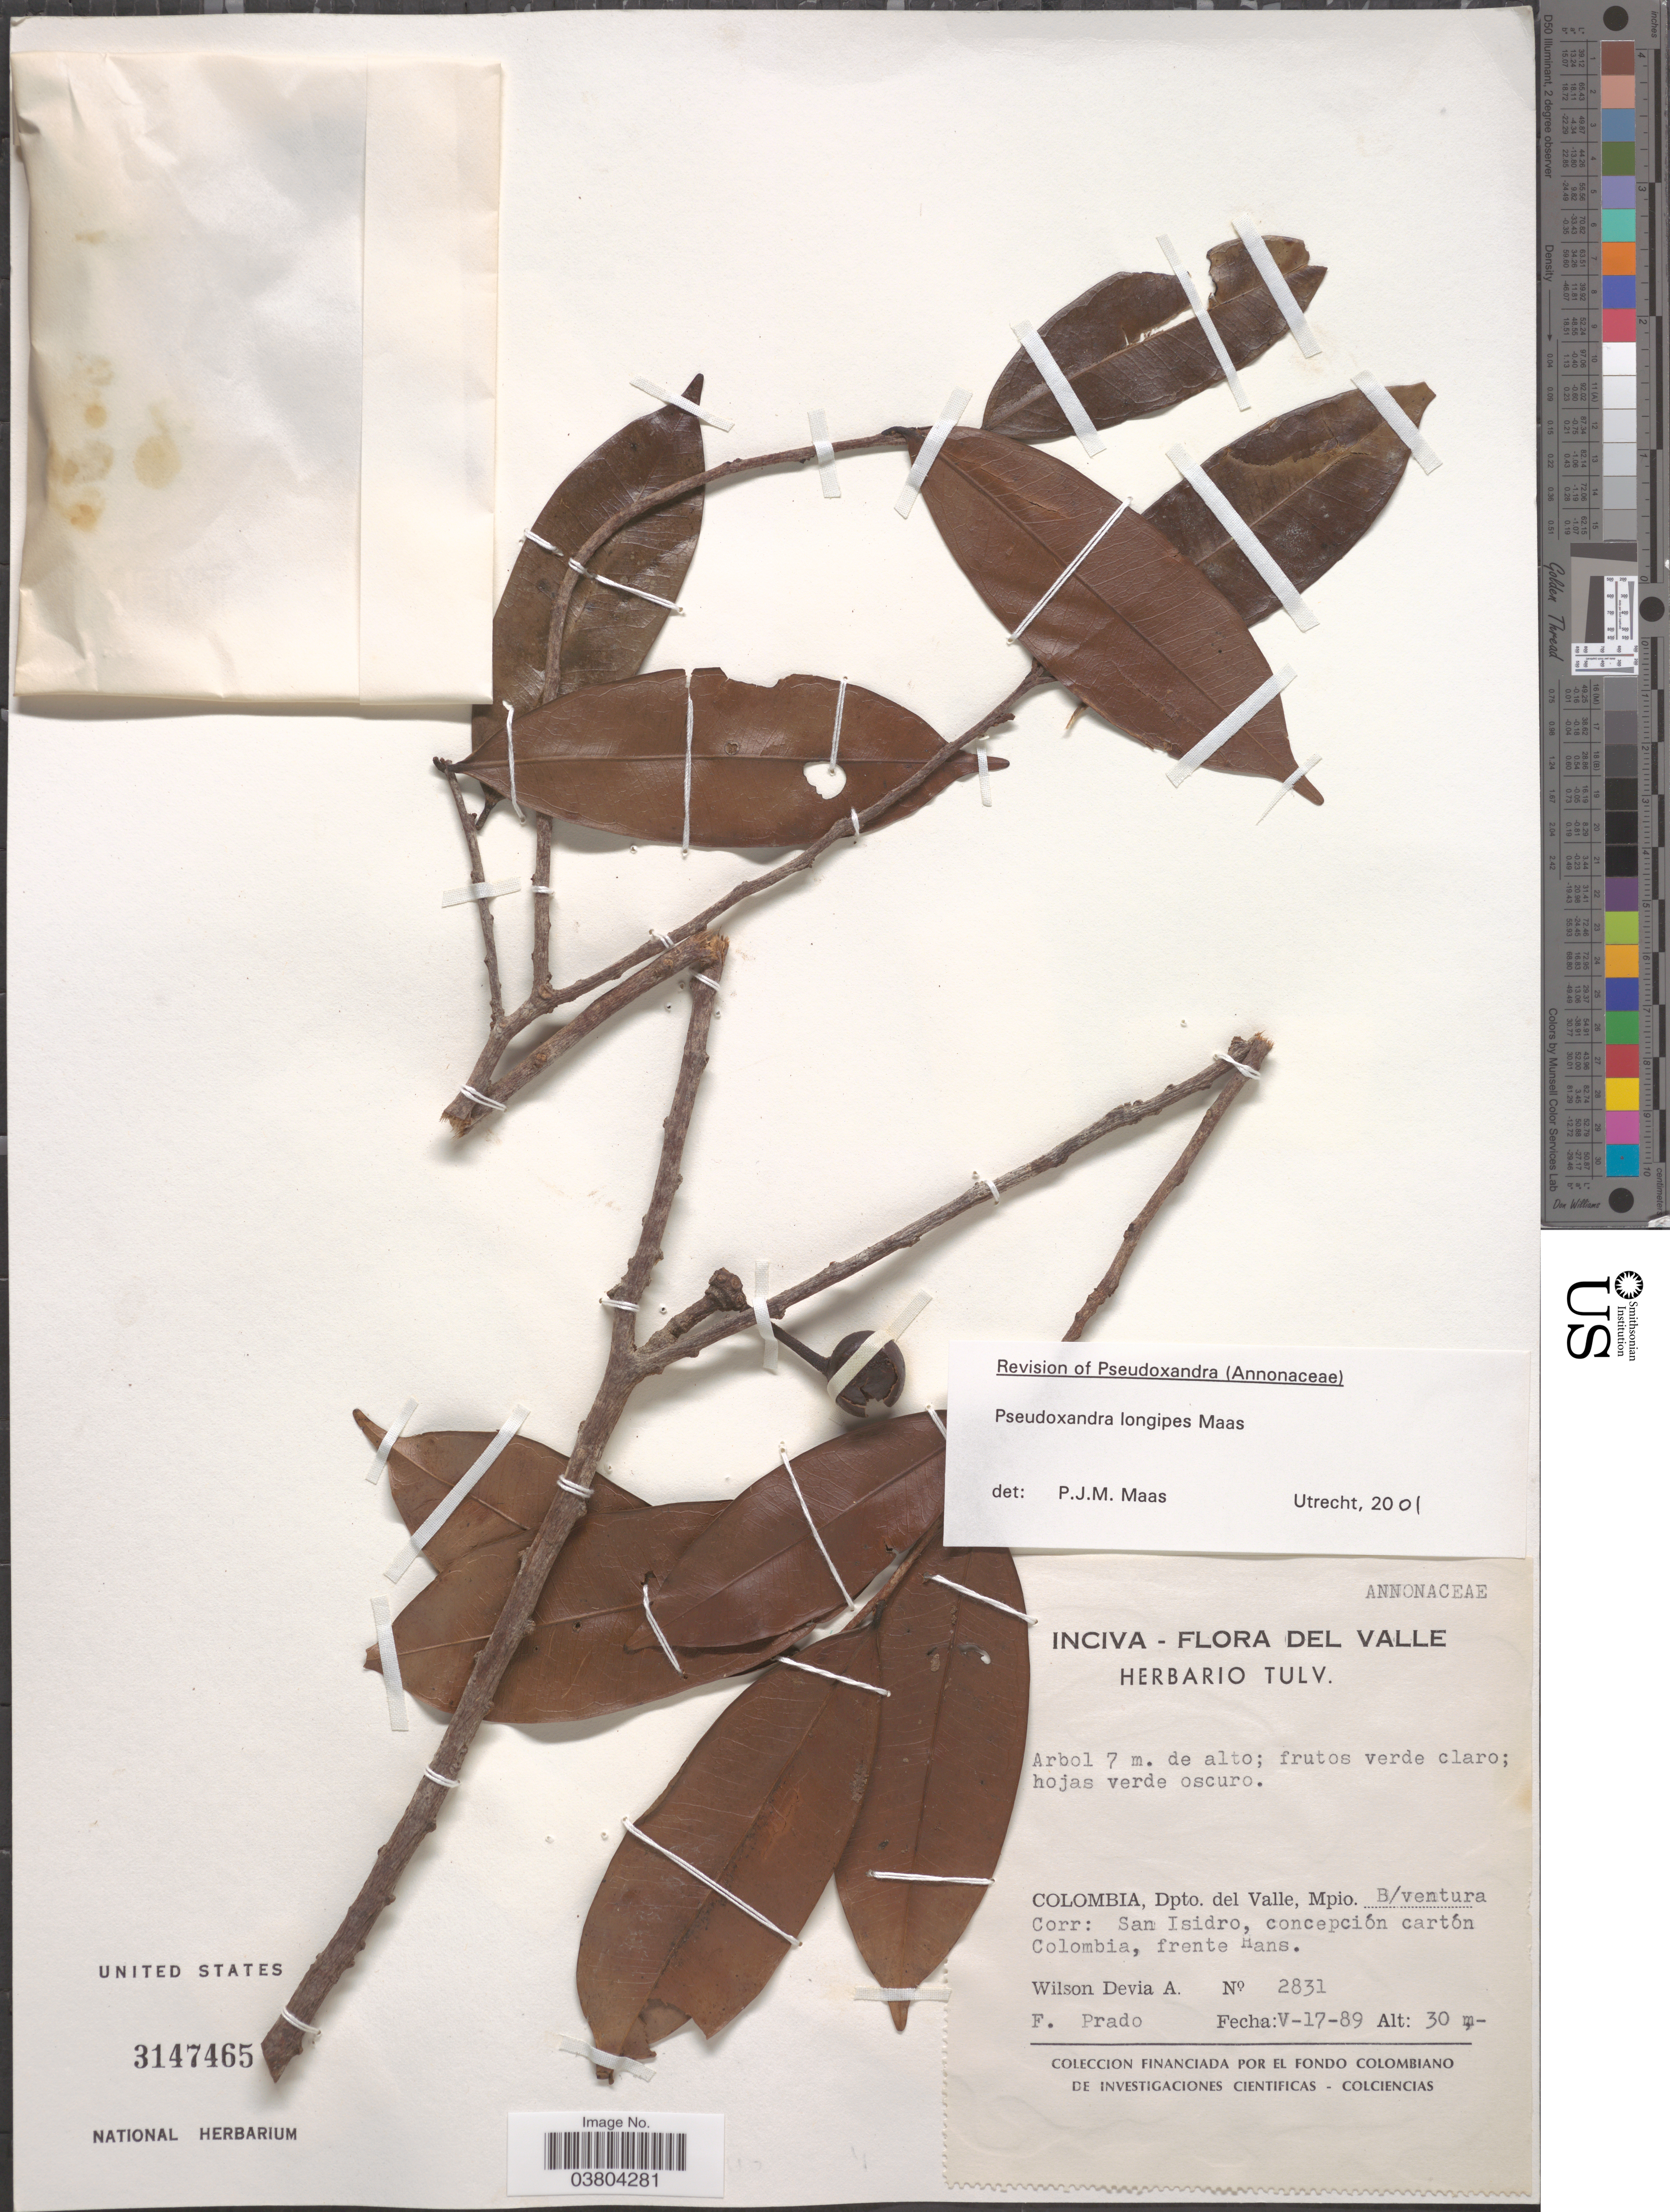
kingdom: Plantae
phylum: Tracheophyta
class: Magnoliopsida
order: Magnoliales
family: Annonaceae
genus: Pseudoxandra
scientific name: Pseudoxandra longipes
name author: Maas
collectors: W. Devia A. & F. Prado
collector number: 2831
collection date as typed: Transcribed d/m/y: 17/5/89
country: Colombia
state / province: Valle del Cauca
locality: Dpto. del Valle, Mpio. B/ventura Corr: San Isidro, concepción cartón Colombia, frente Hans.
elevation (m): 30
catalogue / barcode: US 3147465